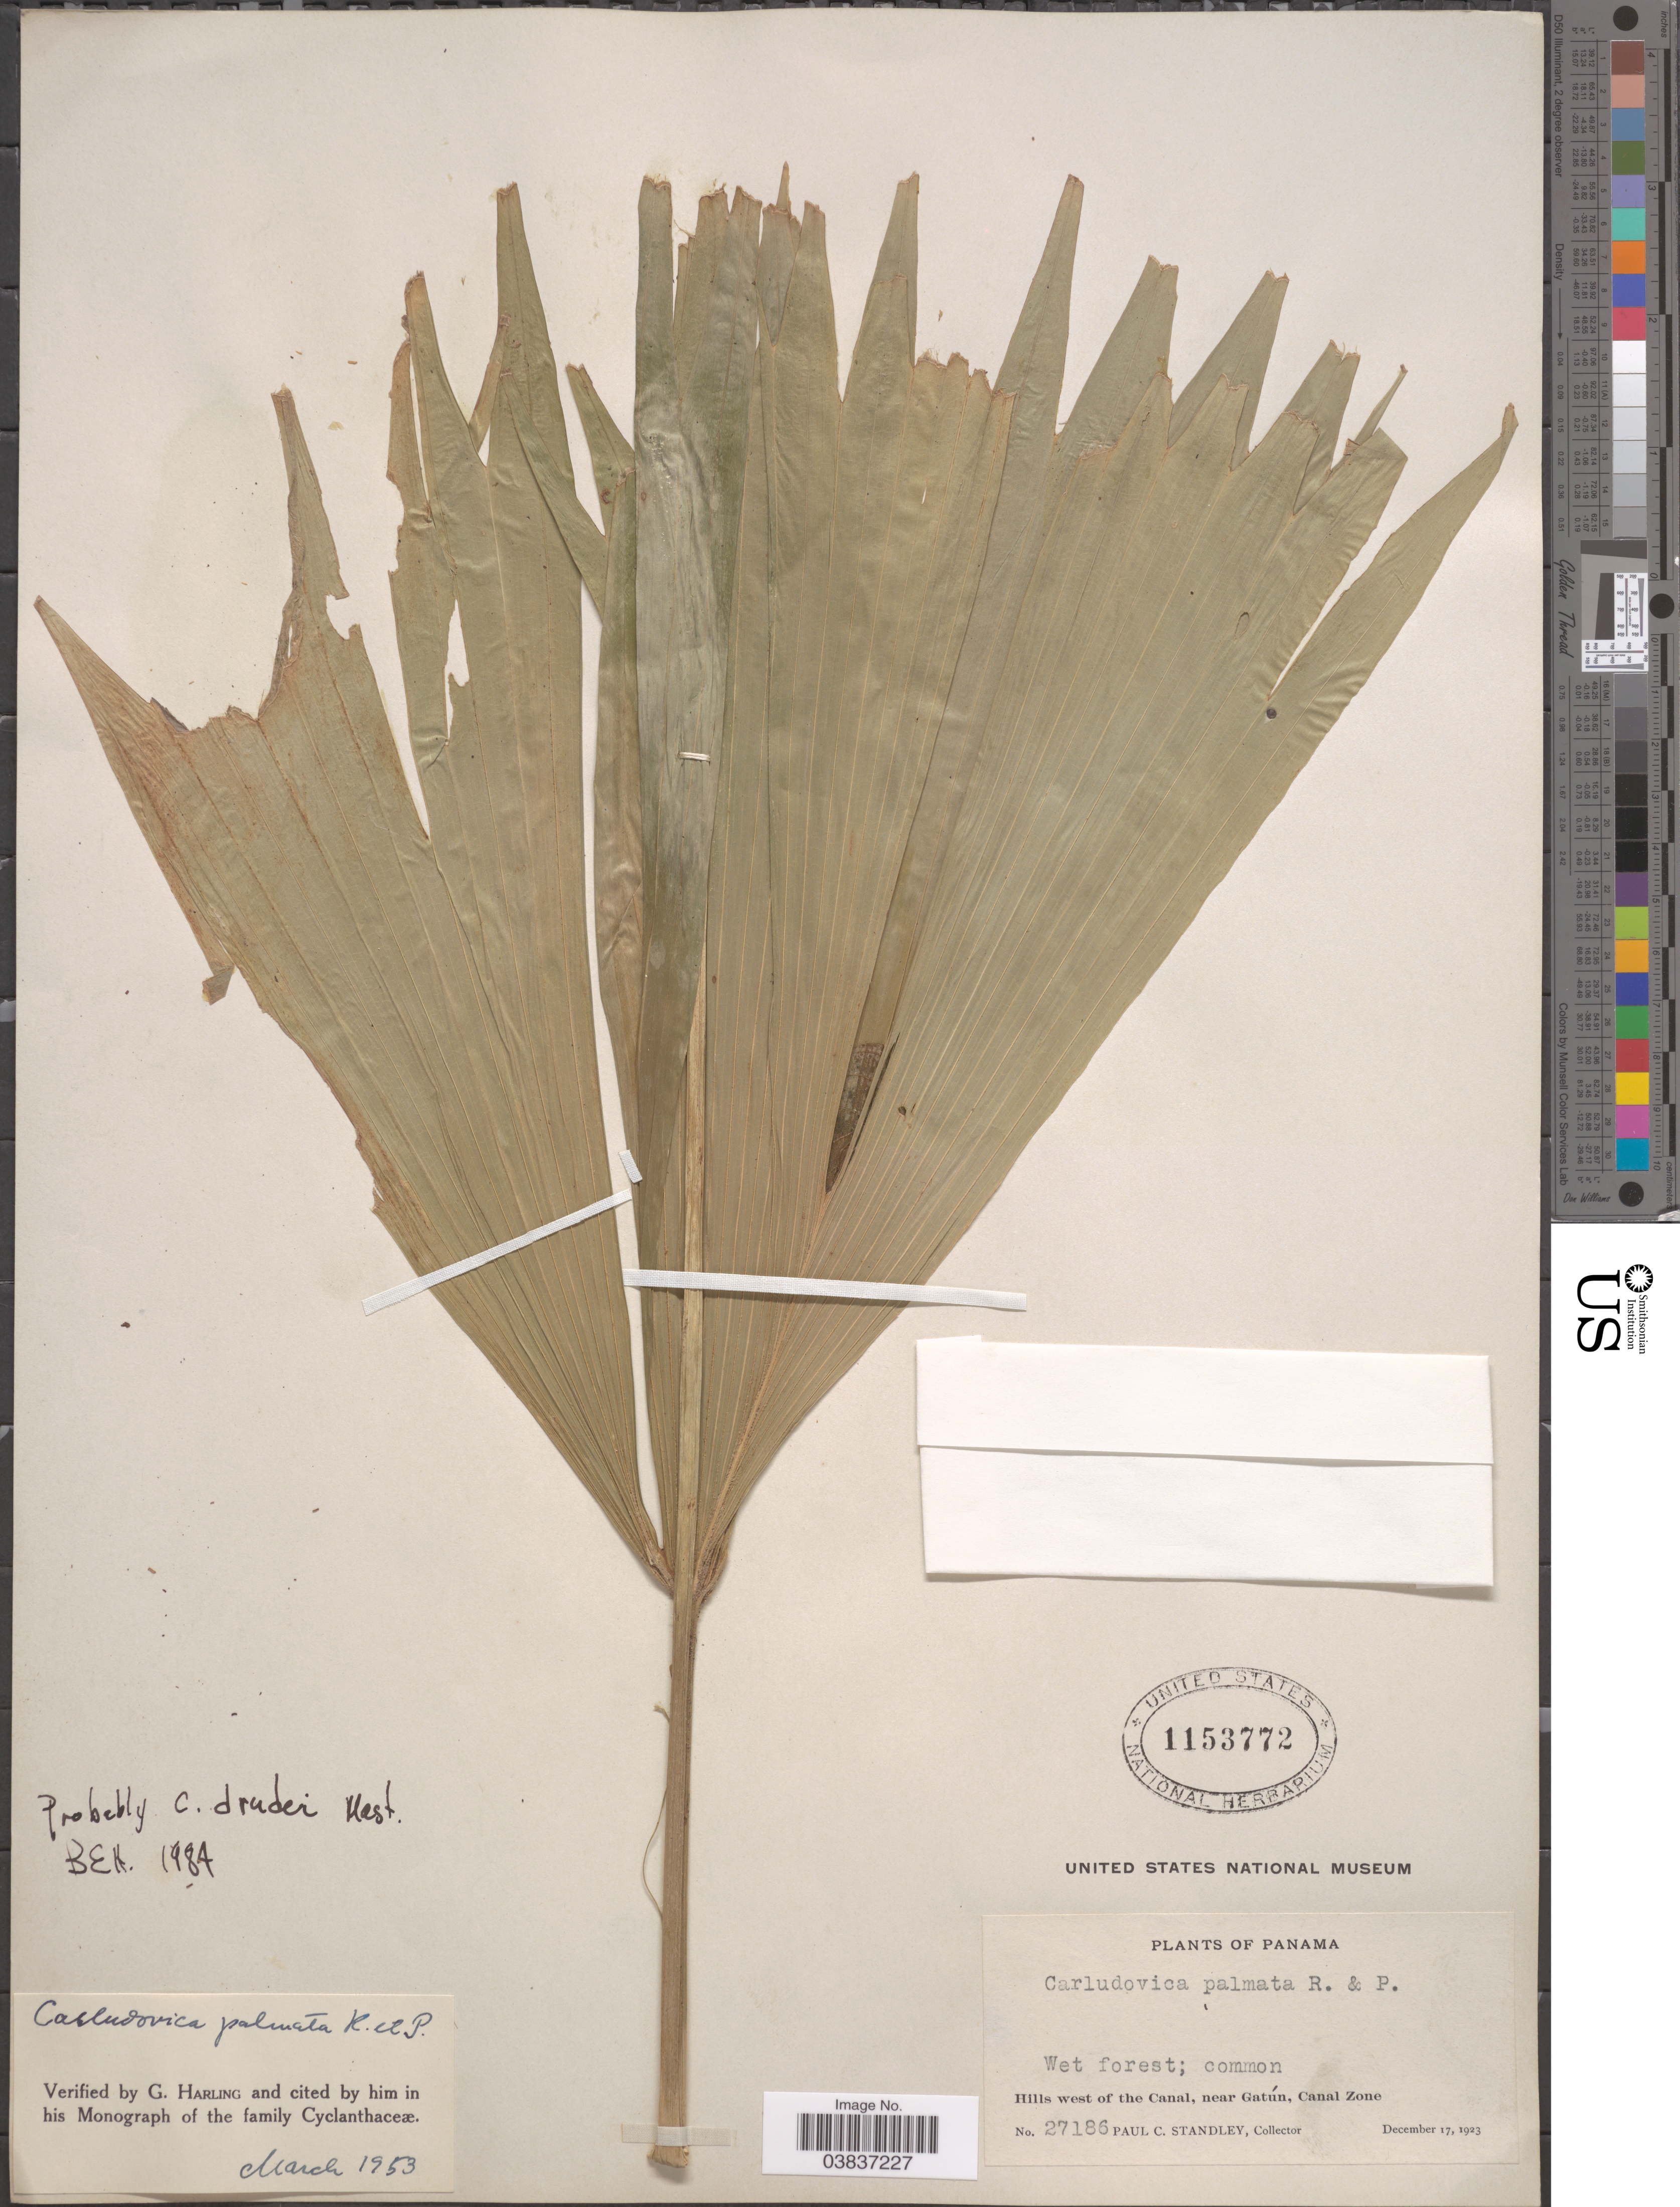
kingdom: Plantae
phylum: Tracheophyta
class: Liliopsida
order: Pandanales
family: Cyclanthaceae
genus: Carludovica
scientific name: Carludovica drudei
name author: Mast.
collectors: P. C. Standley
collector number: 27186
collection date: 1923-12-17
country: Panama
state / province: Colón / Panamá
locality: Hills west of the Canal, near Gatún, Canal Zone.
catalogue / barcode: US 1153772